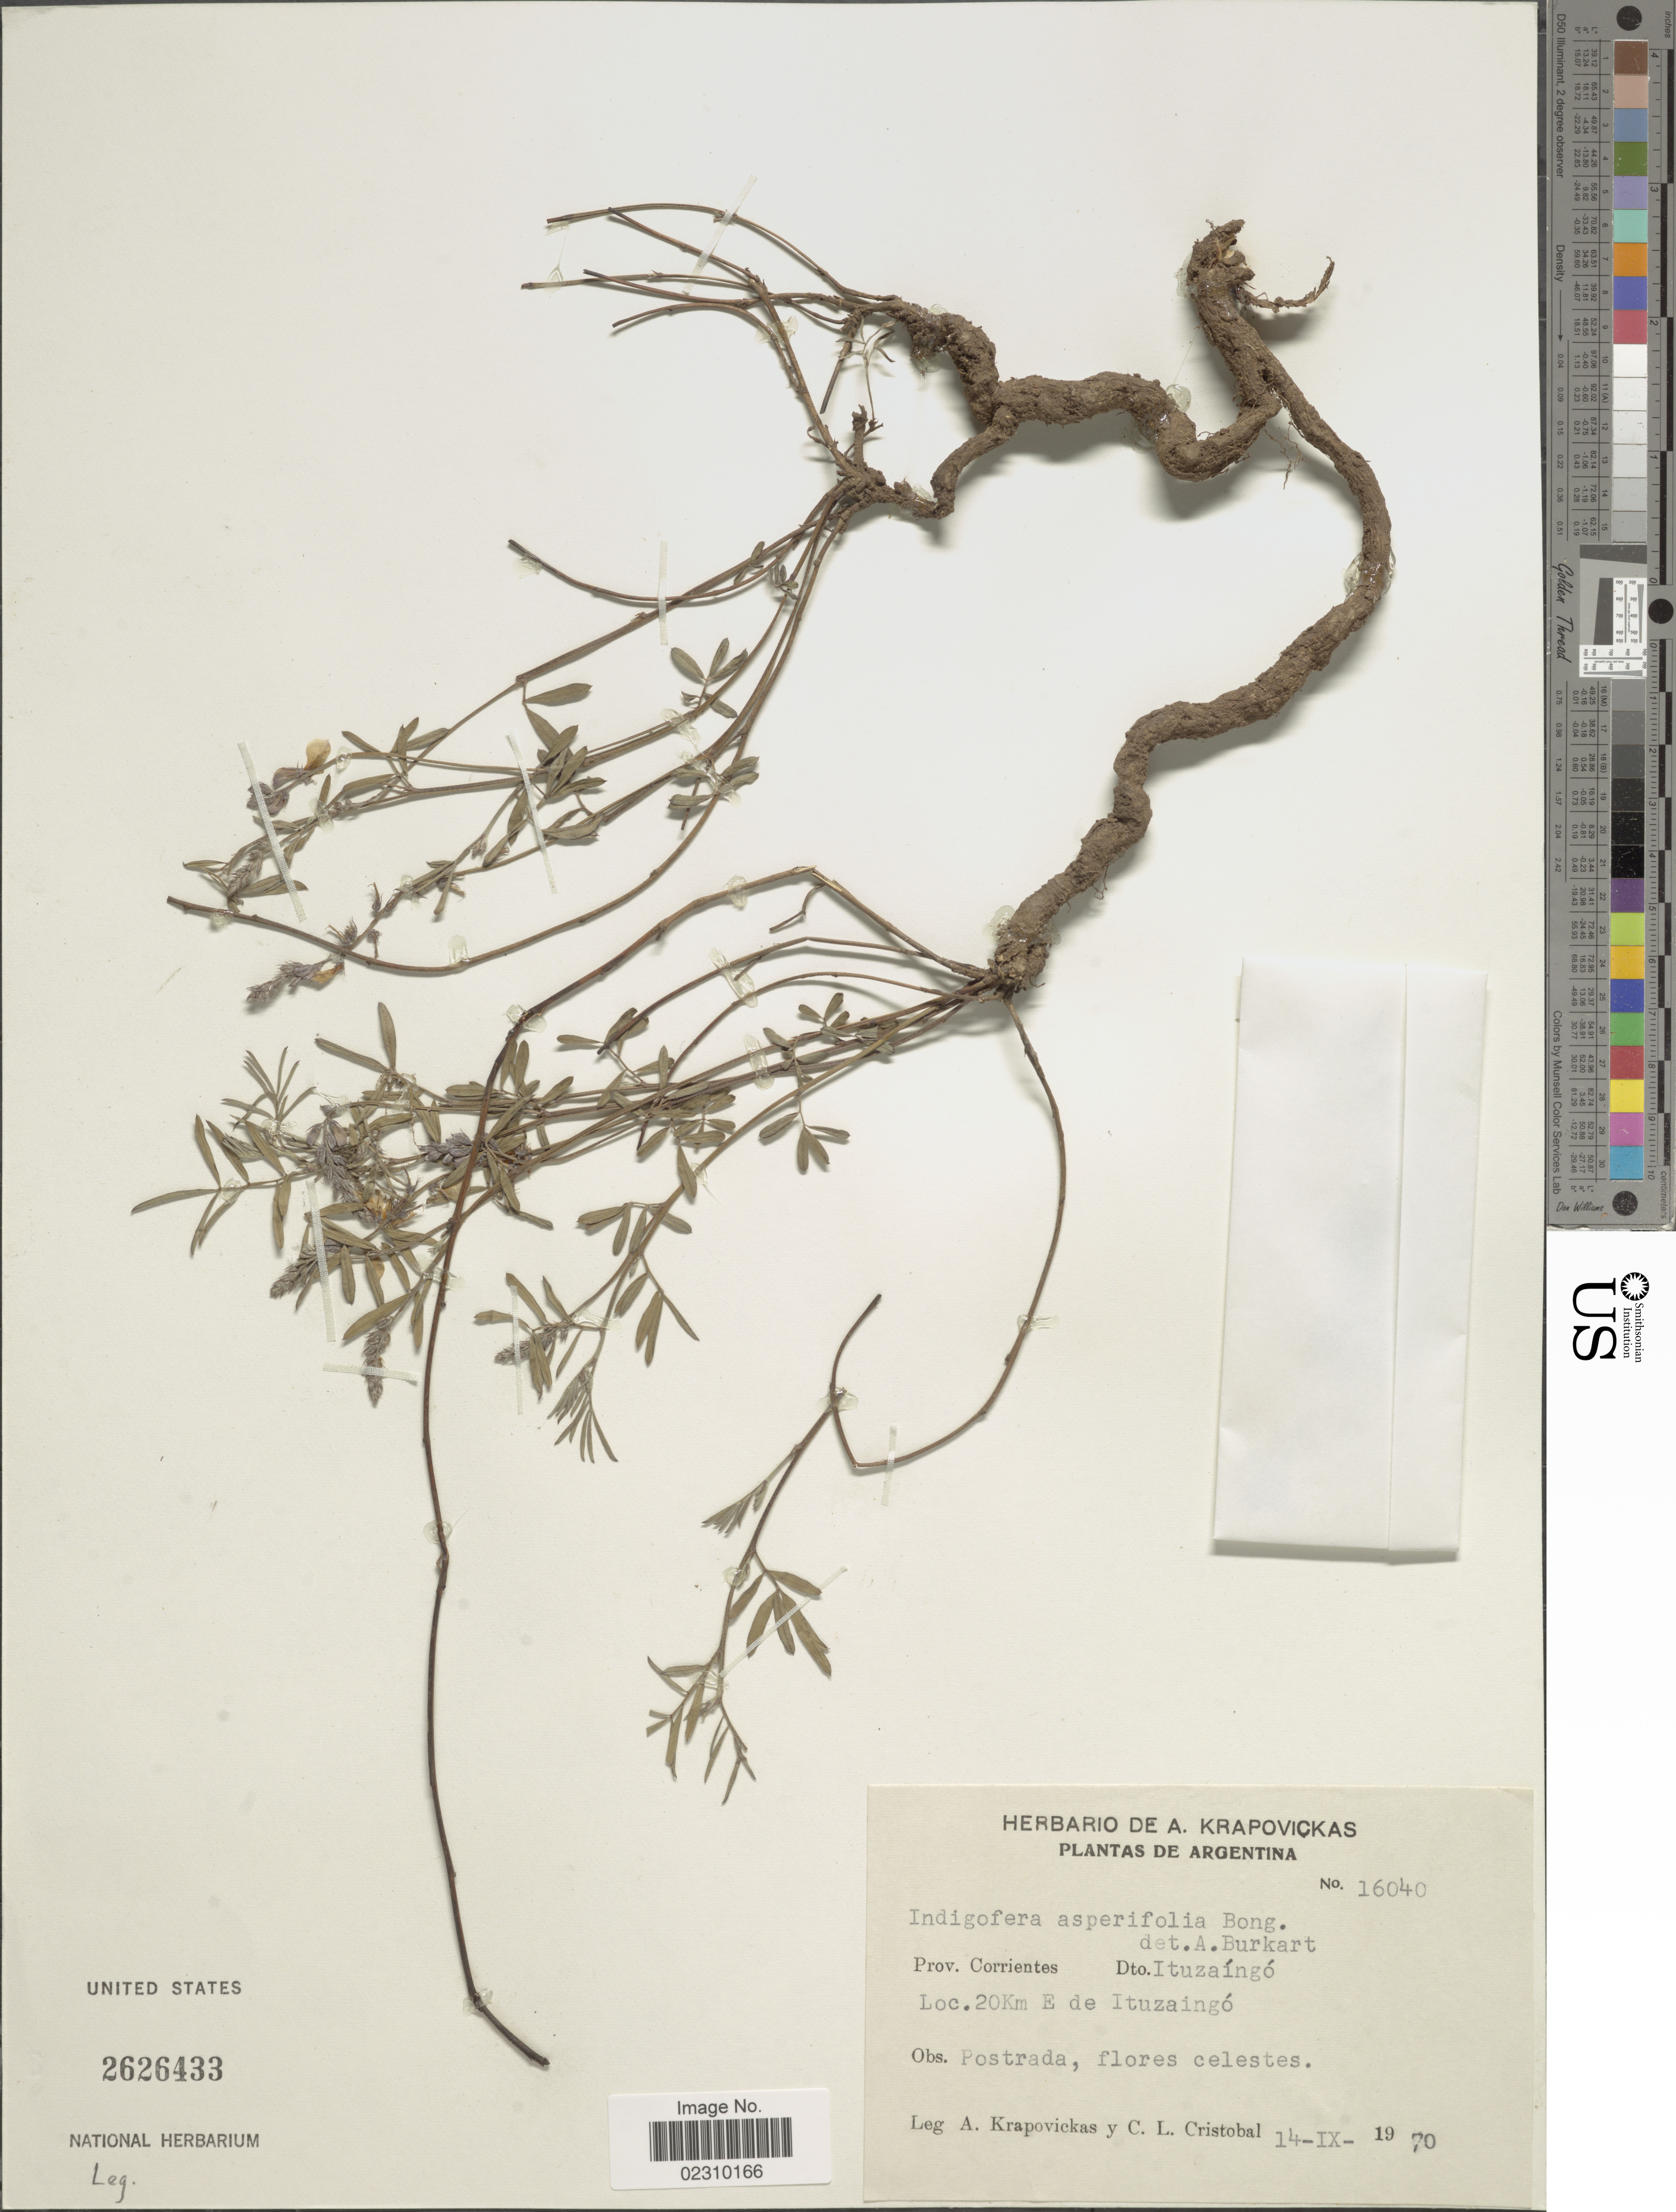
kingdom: Plantae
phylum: Tracheophyta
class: Magnoliopsida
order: Fabales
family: Fabaceae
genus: Indigofera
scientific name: Indigofera asperifolia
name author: Bong. ex Benth.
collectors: A. Krapovicas & C. L. Cristóbal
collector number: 16040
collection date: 1970-09-14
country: Argentina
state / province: Corrientes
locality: Prov. Corrientes, Dto. Ituzaingo, 20Km E de Ituzaingo.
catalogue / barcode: US 2626433